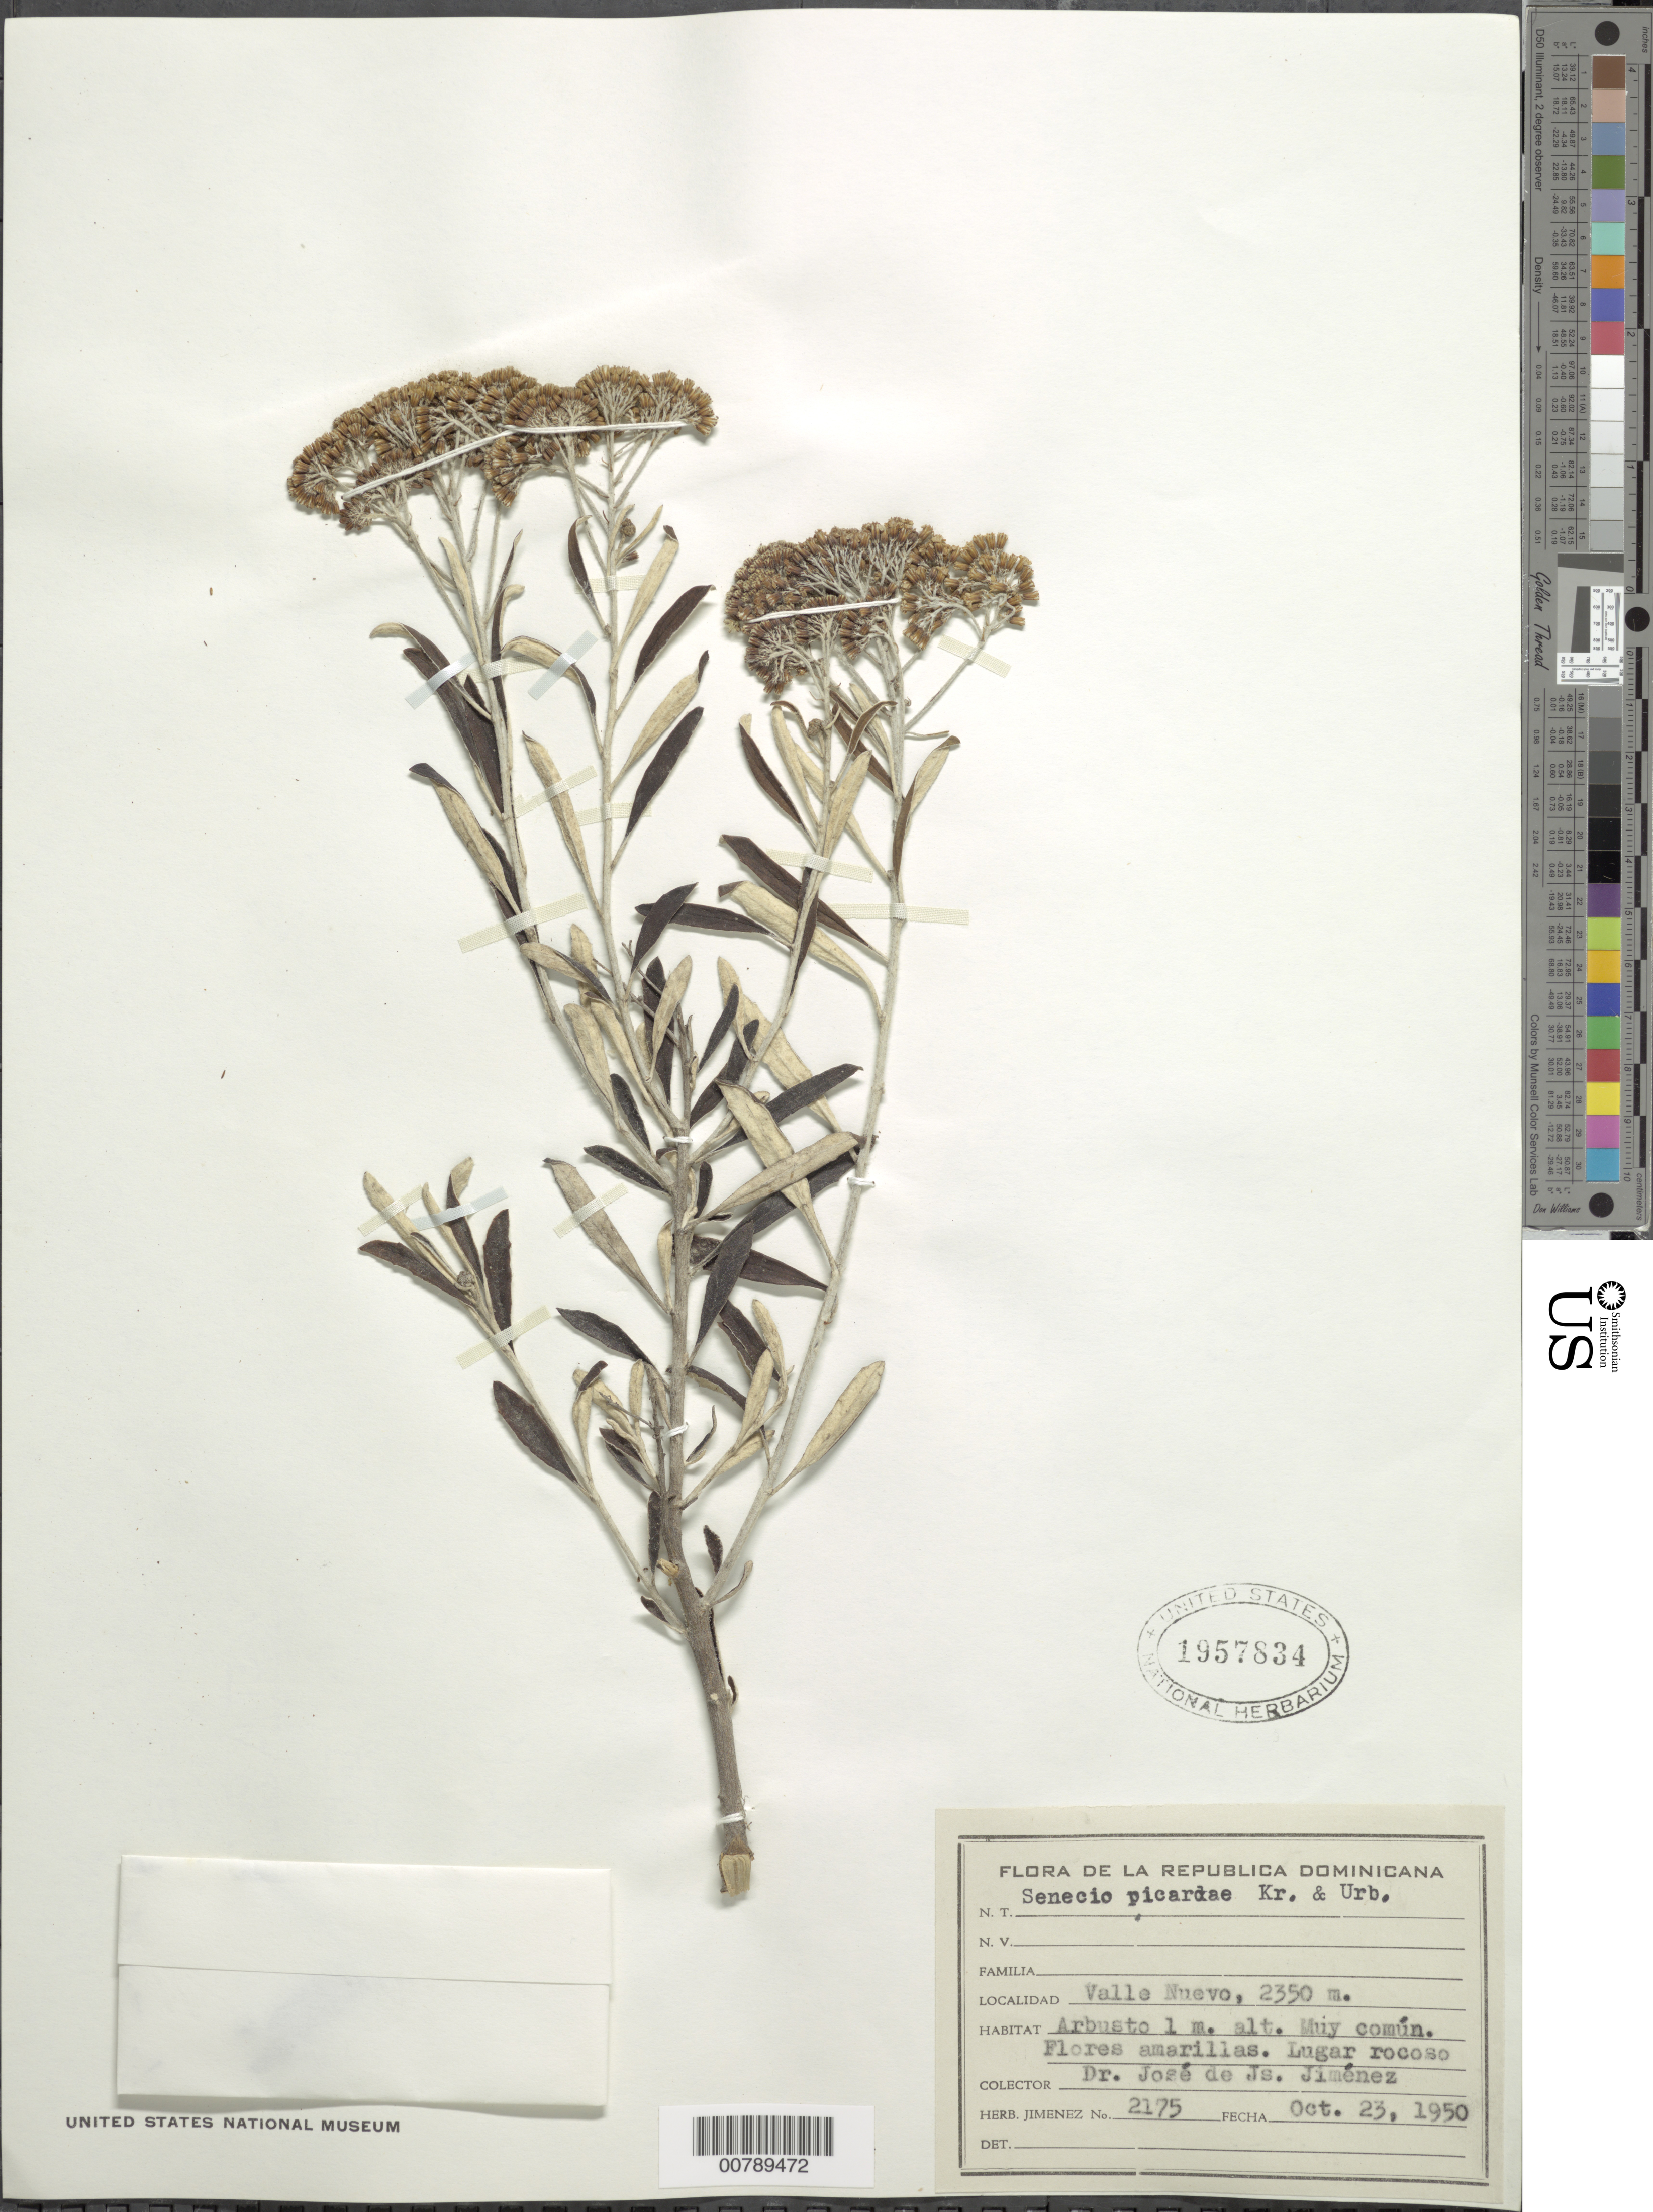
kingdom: Plantae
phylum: Tracheophyta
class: Magnoliopsida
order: Asterales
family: Asteraceae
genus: Senecio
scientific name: Senecio picardae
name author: Krug & Urb.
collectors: J. J. Jiménez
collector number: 2175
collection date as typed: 23 Oct 1950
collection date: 1950-10-23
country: Dominican Republic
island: Hispaniola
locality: Valle Nuevo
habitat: Lugar rocoso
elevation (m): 2350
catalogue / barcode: US 1957834